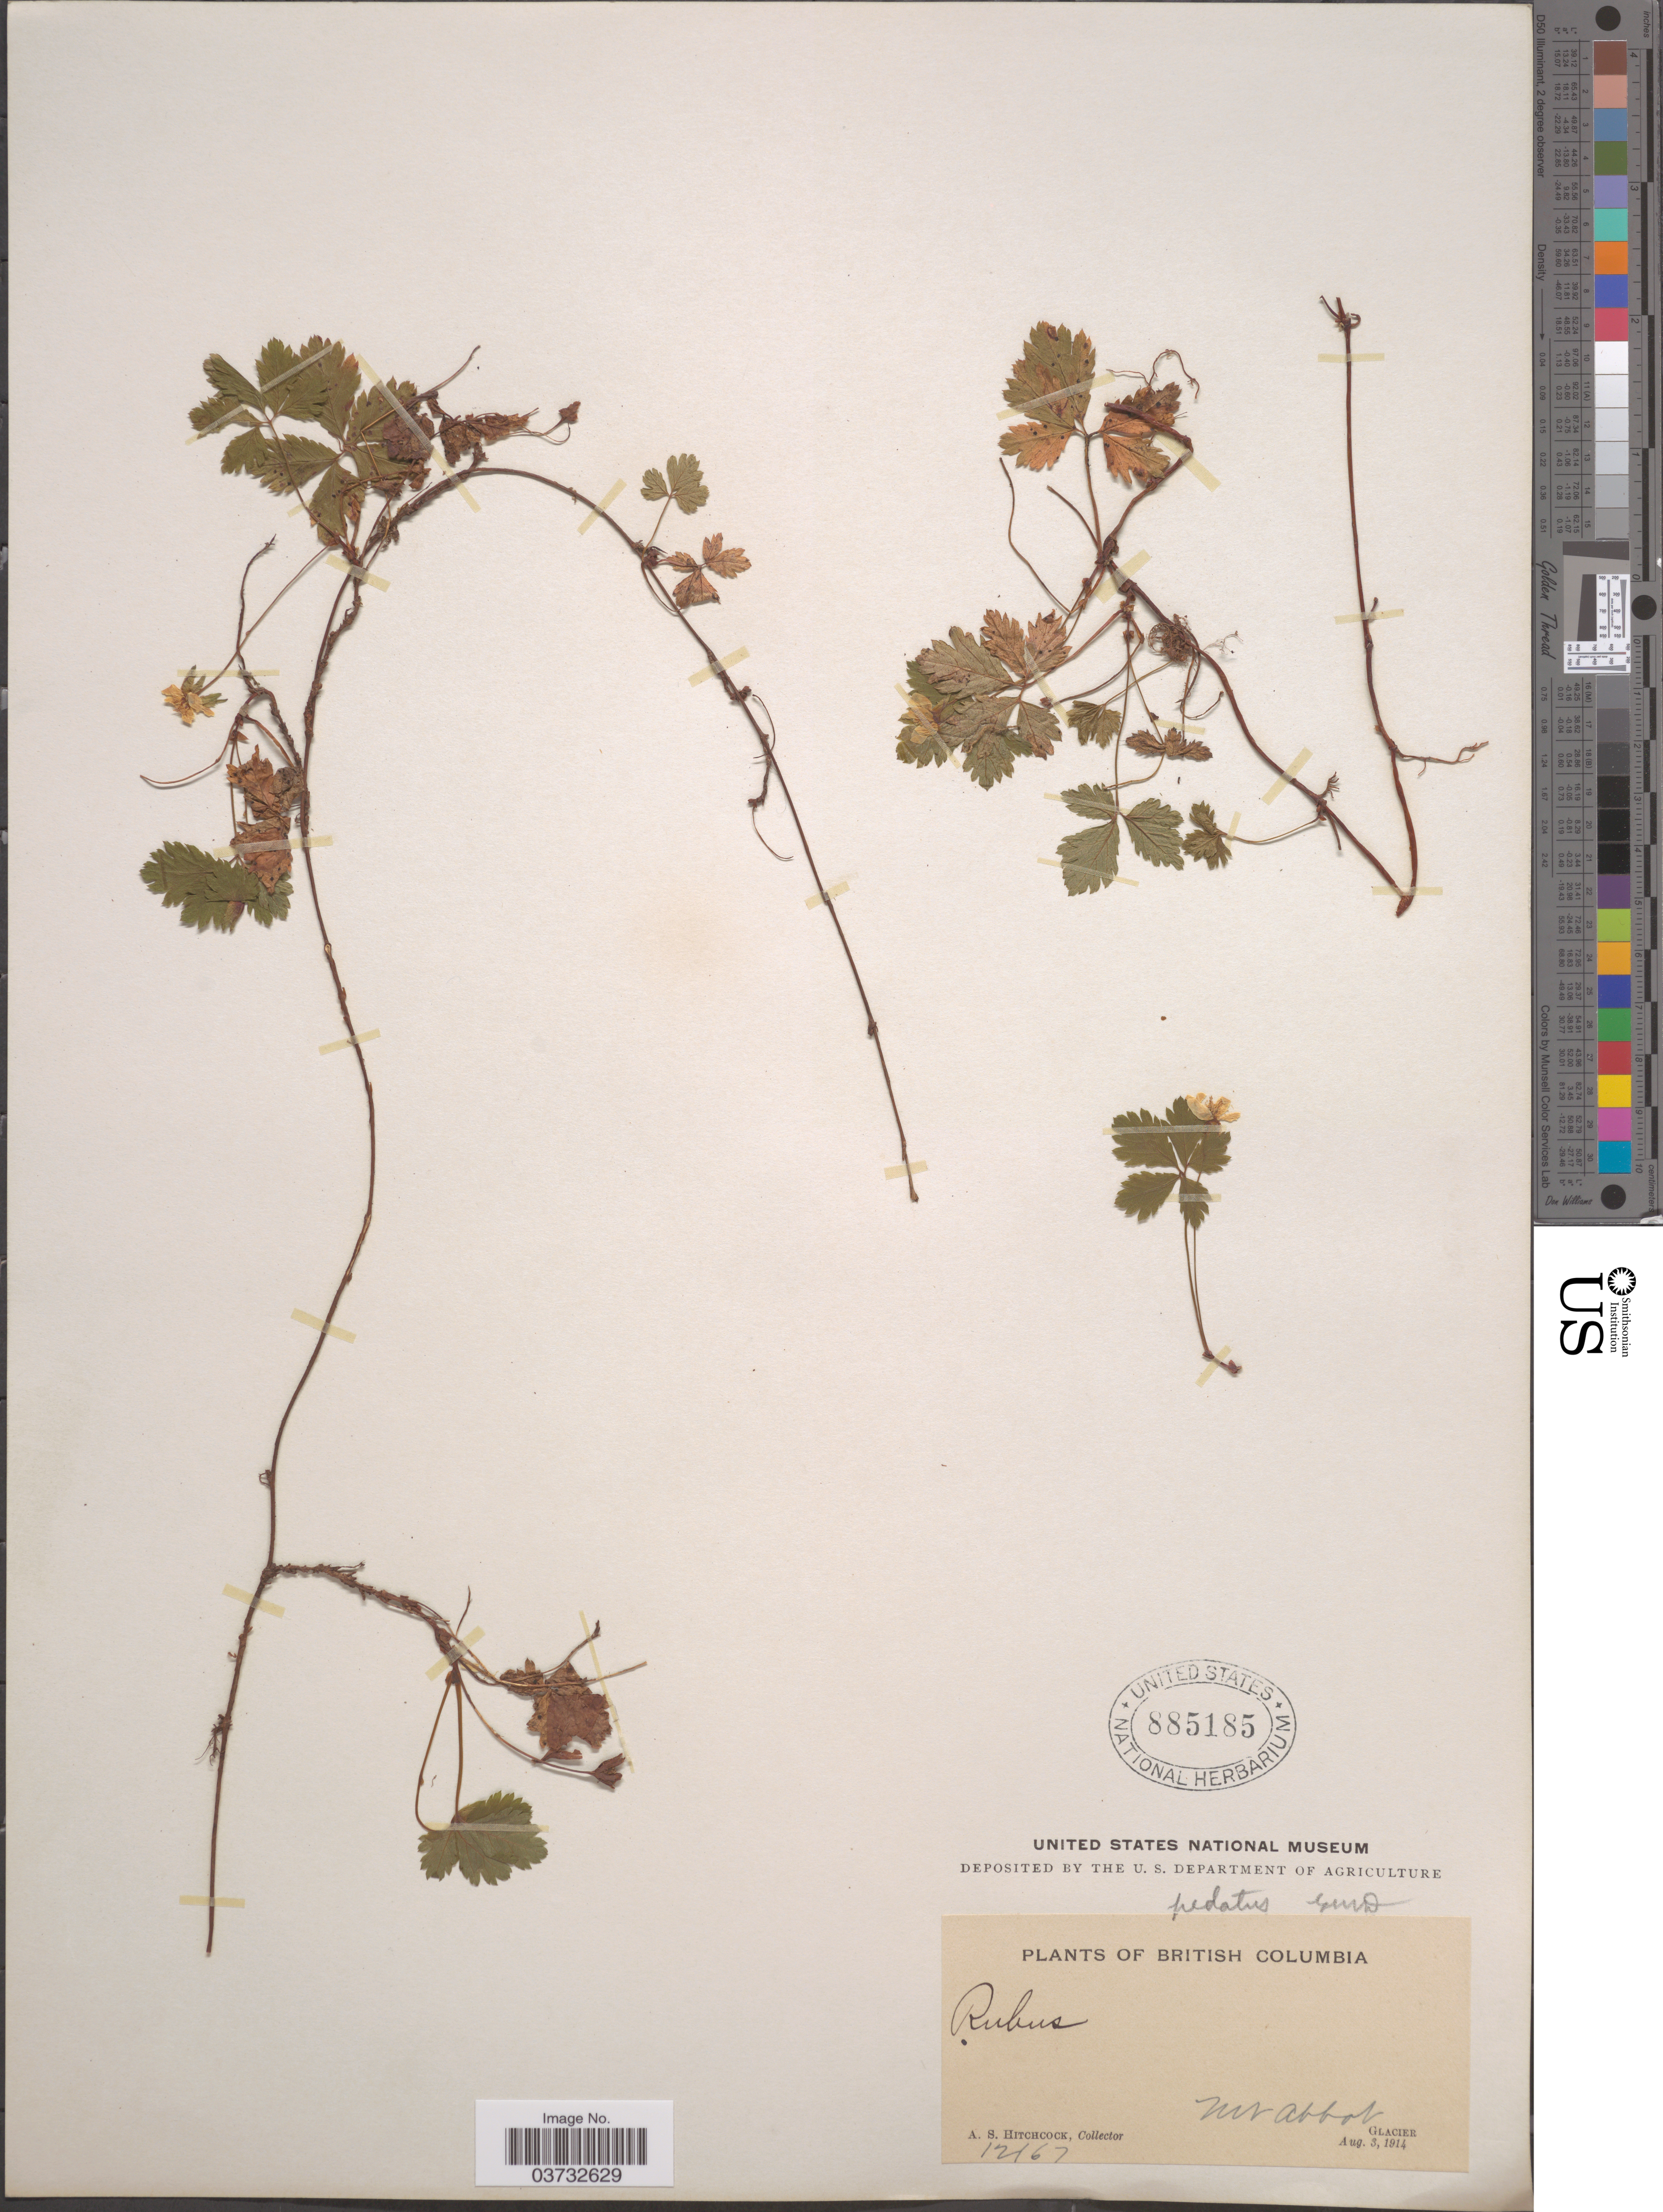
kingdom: Plantae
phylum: Tracheophyta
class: Magnoliopsida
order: Rosales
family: Rosaceae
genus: Rubus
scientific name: Rubus sp.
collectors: A. S. Hitchcock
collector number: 12167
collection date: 1914-08-03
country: Canada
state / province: British Columbia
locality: Mt Abbot. Glacier.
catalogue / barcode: US 885185